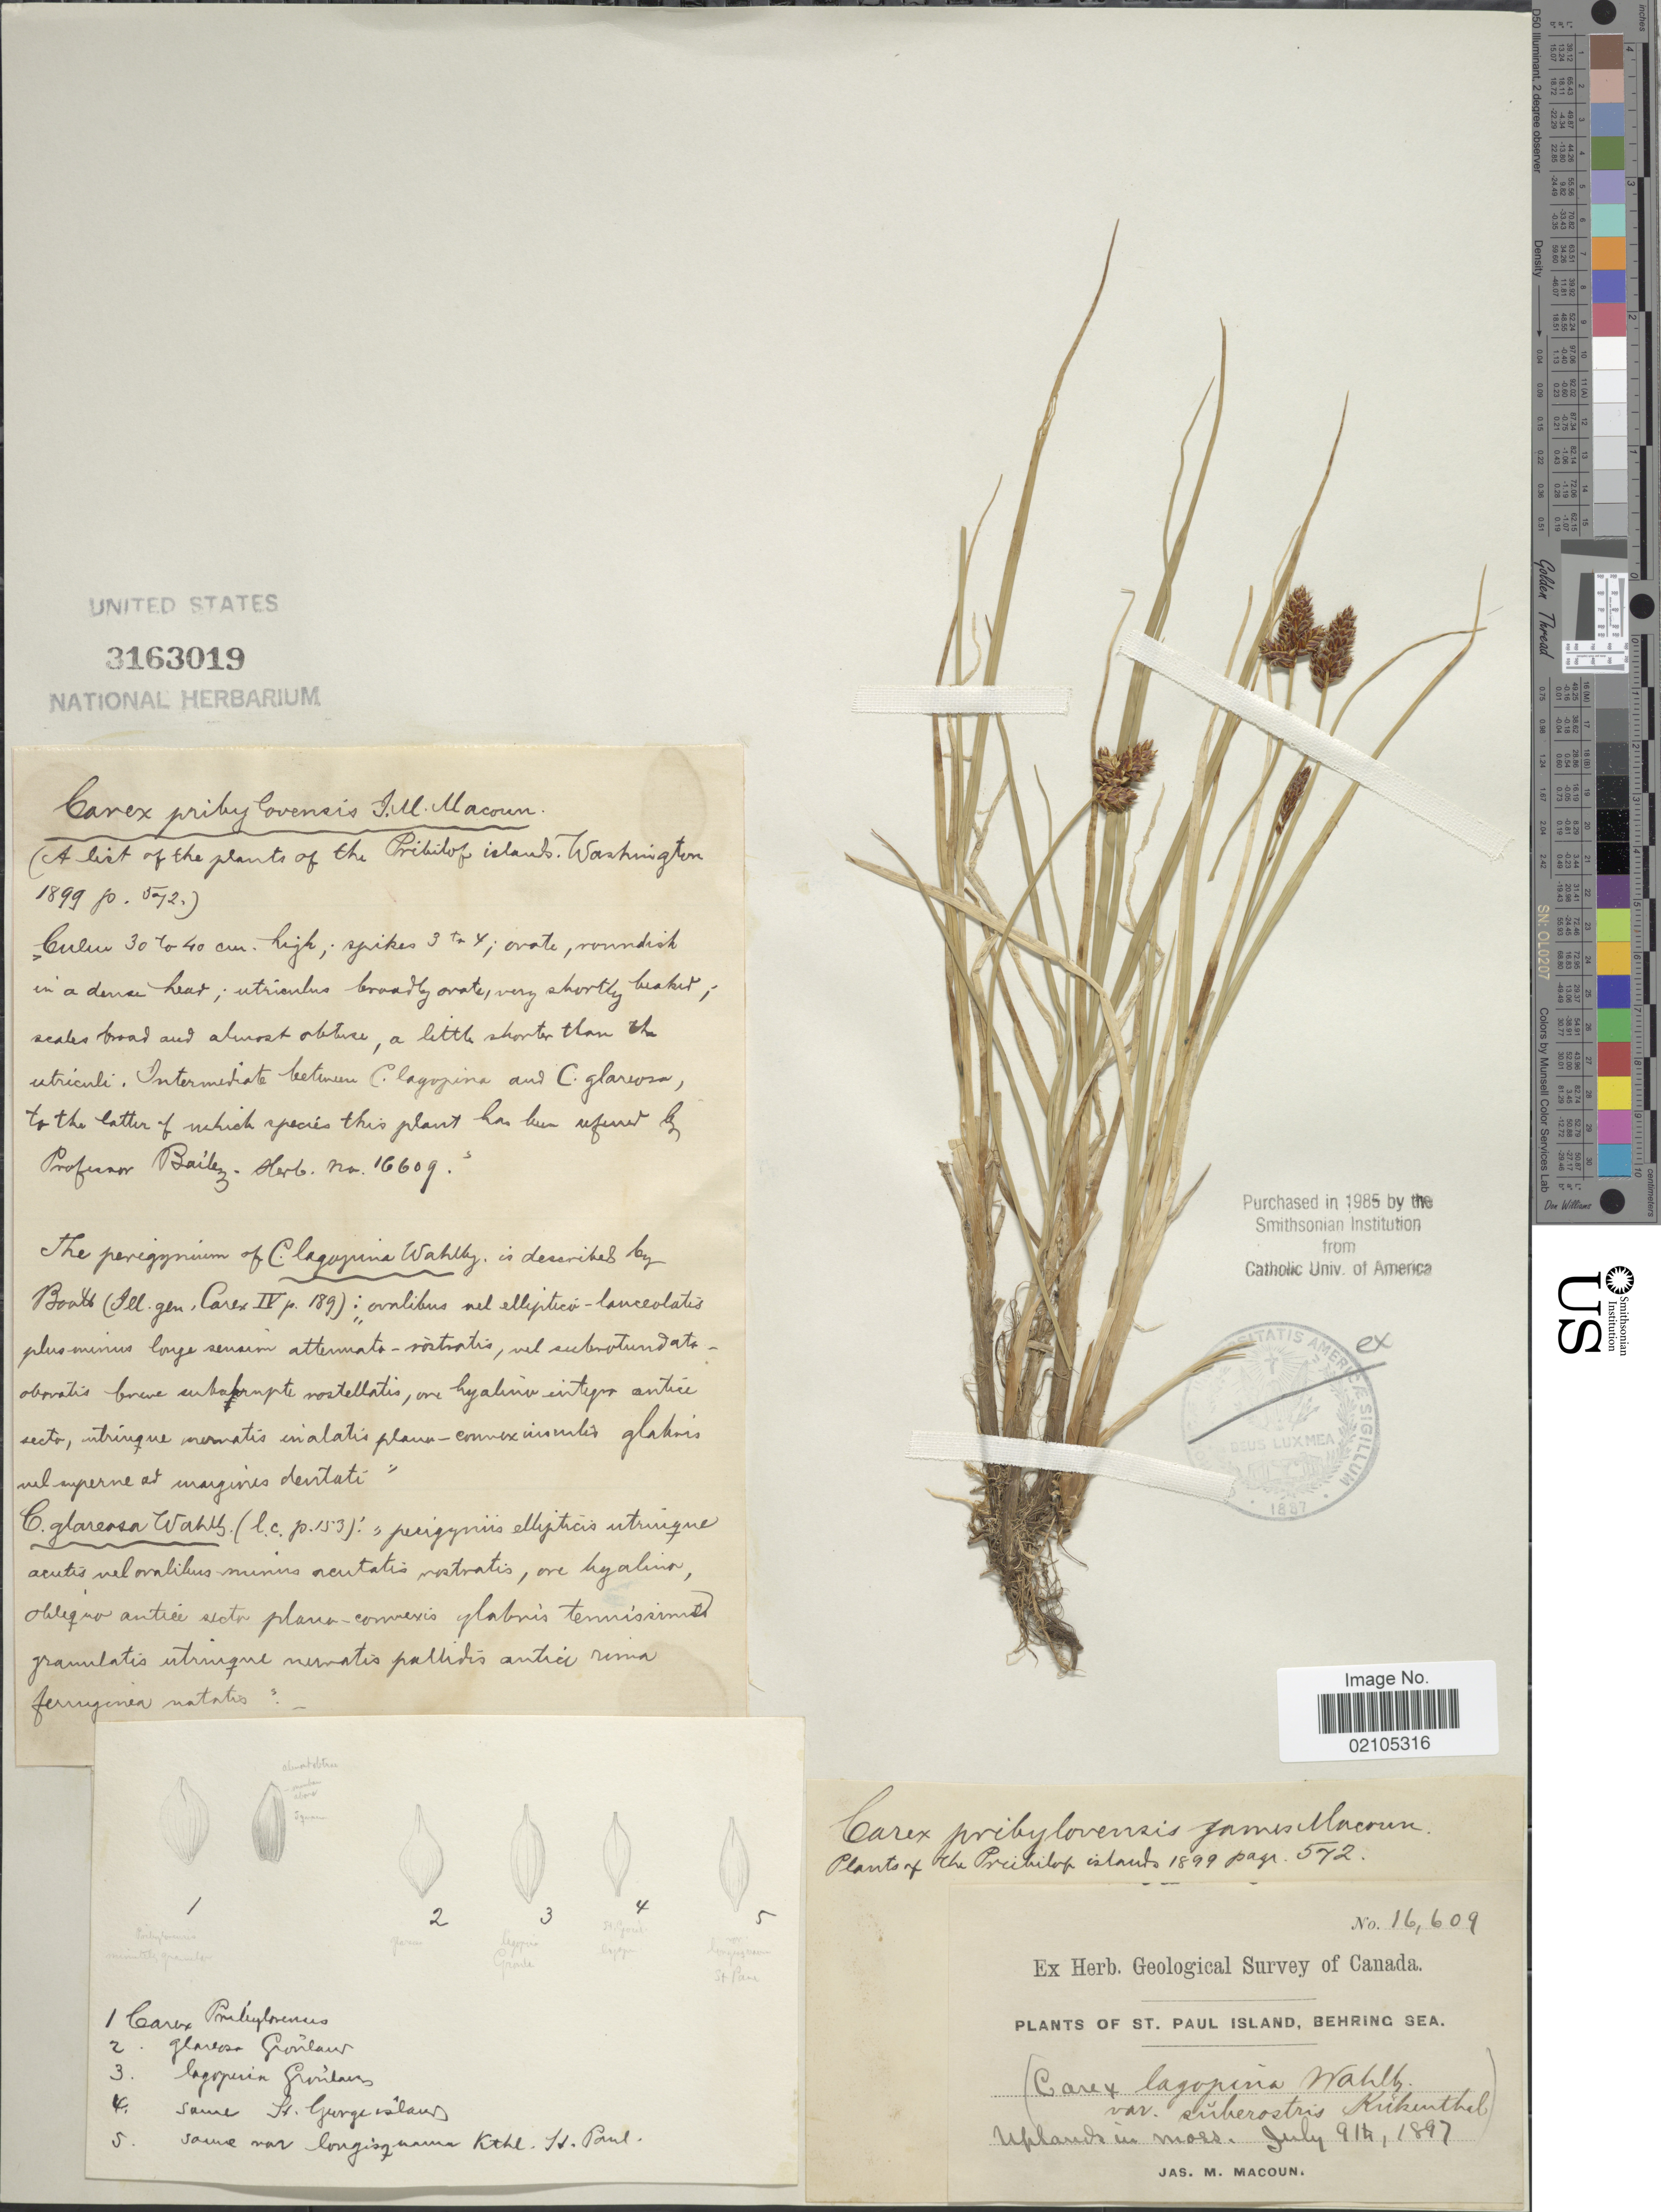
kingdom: Plantae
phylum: Tracheophyta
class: Liliopsida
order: Poales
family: Cyperaceae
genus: Carex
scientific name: Carex lachenalii subsp. lachenalii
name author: Schkuhr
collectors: J. M. Macoun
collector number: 16609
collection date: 1897-07-09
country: United States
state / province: Alaska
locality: St Paul Island, Behring Sea,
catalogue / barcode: US 3163019